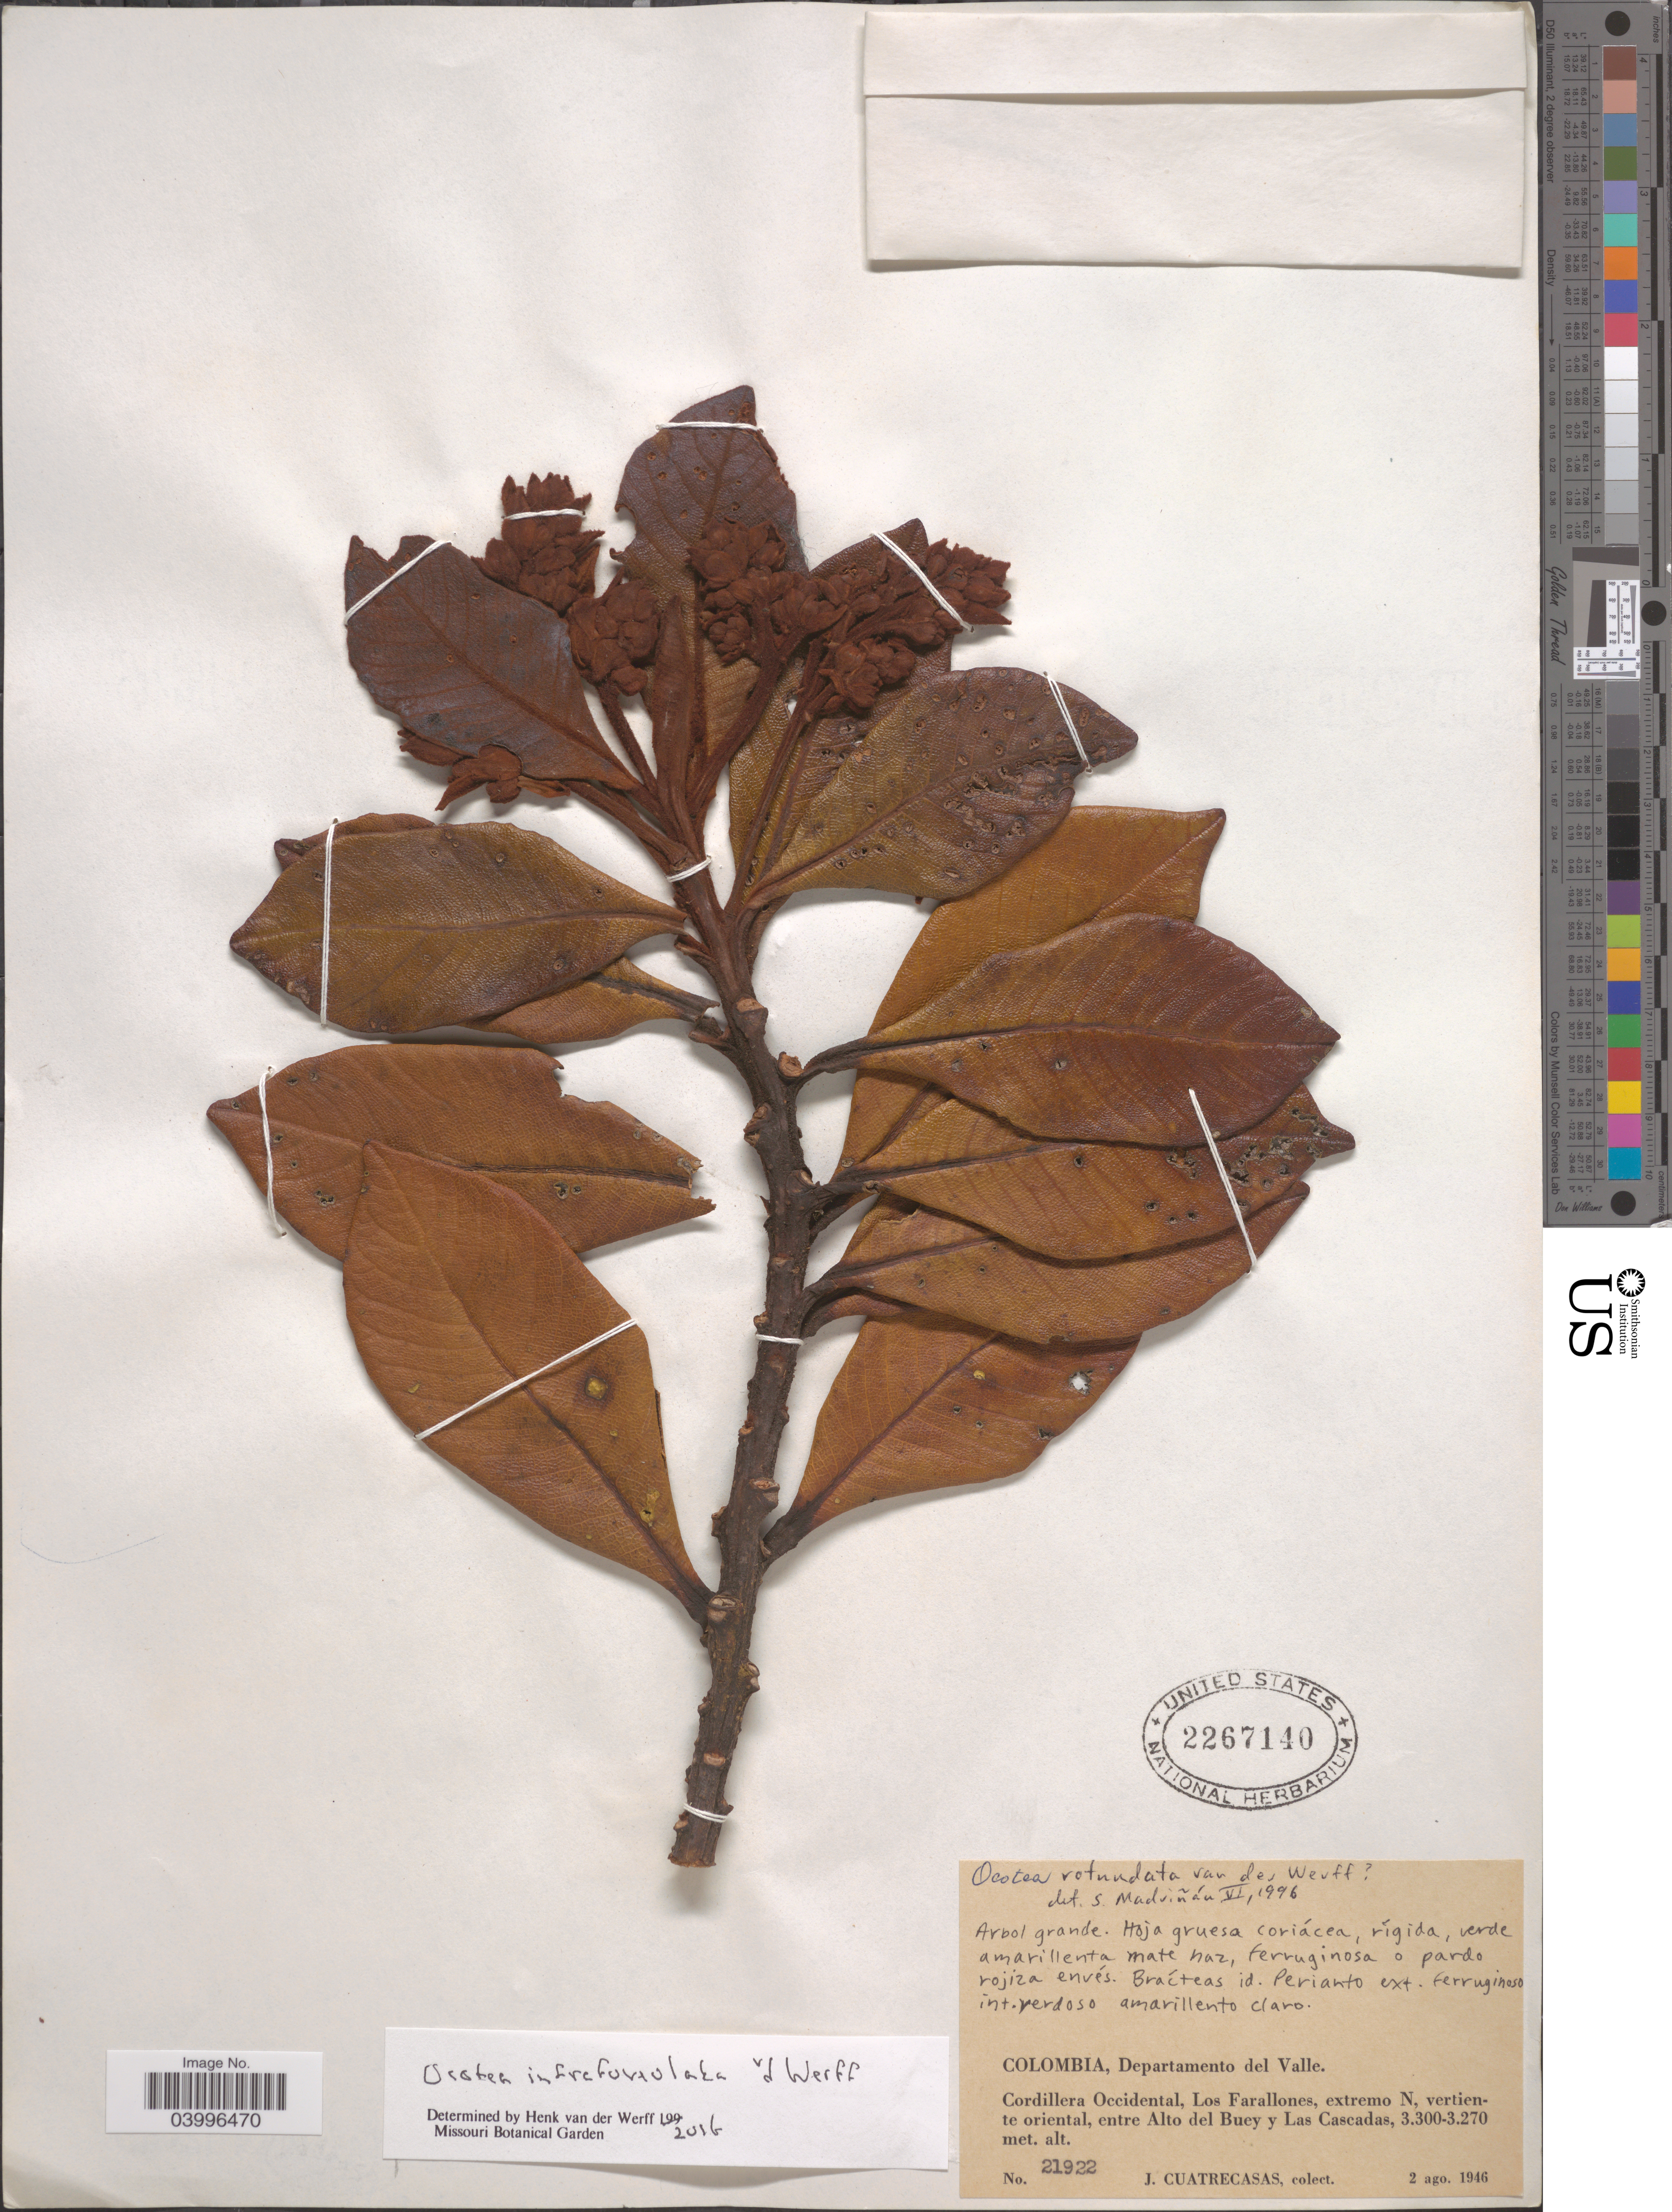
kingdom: Plantae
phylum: Tracheophyta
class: Magnoliopsida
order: Laurales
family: Lauraceae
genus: Ocotea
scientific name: Ocotea infrafoveolata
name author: van der Werff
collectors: J. Cuatrecasas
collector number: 21922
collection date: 1946-08-02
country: Colombia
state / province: Valle del Cauca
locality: Departamento del Valle. Cordillera Occidental, Los Farallonos, extremo N, vertiente oriental, entre Alto del Bucy y Las Cascadas.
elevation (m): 3270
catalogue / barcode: US 2267140